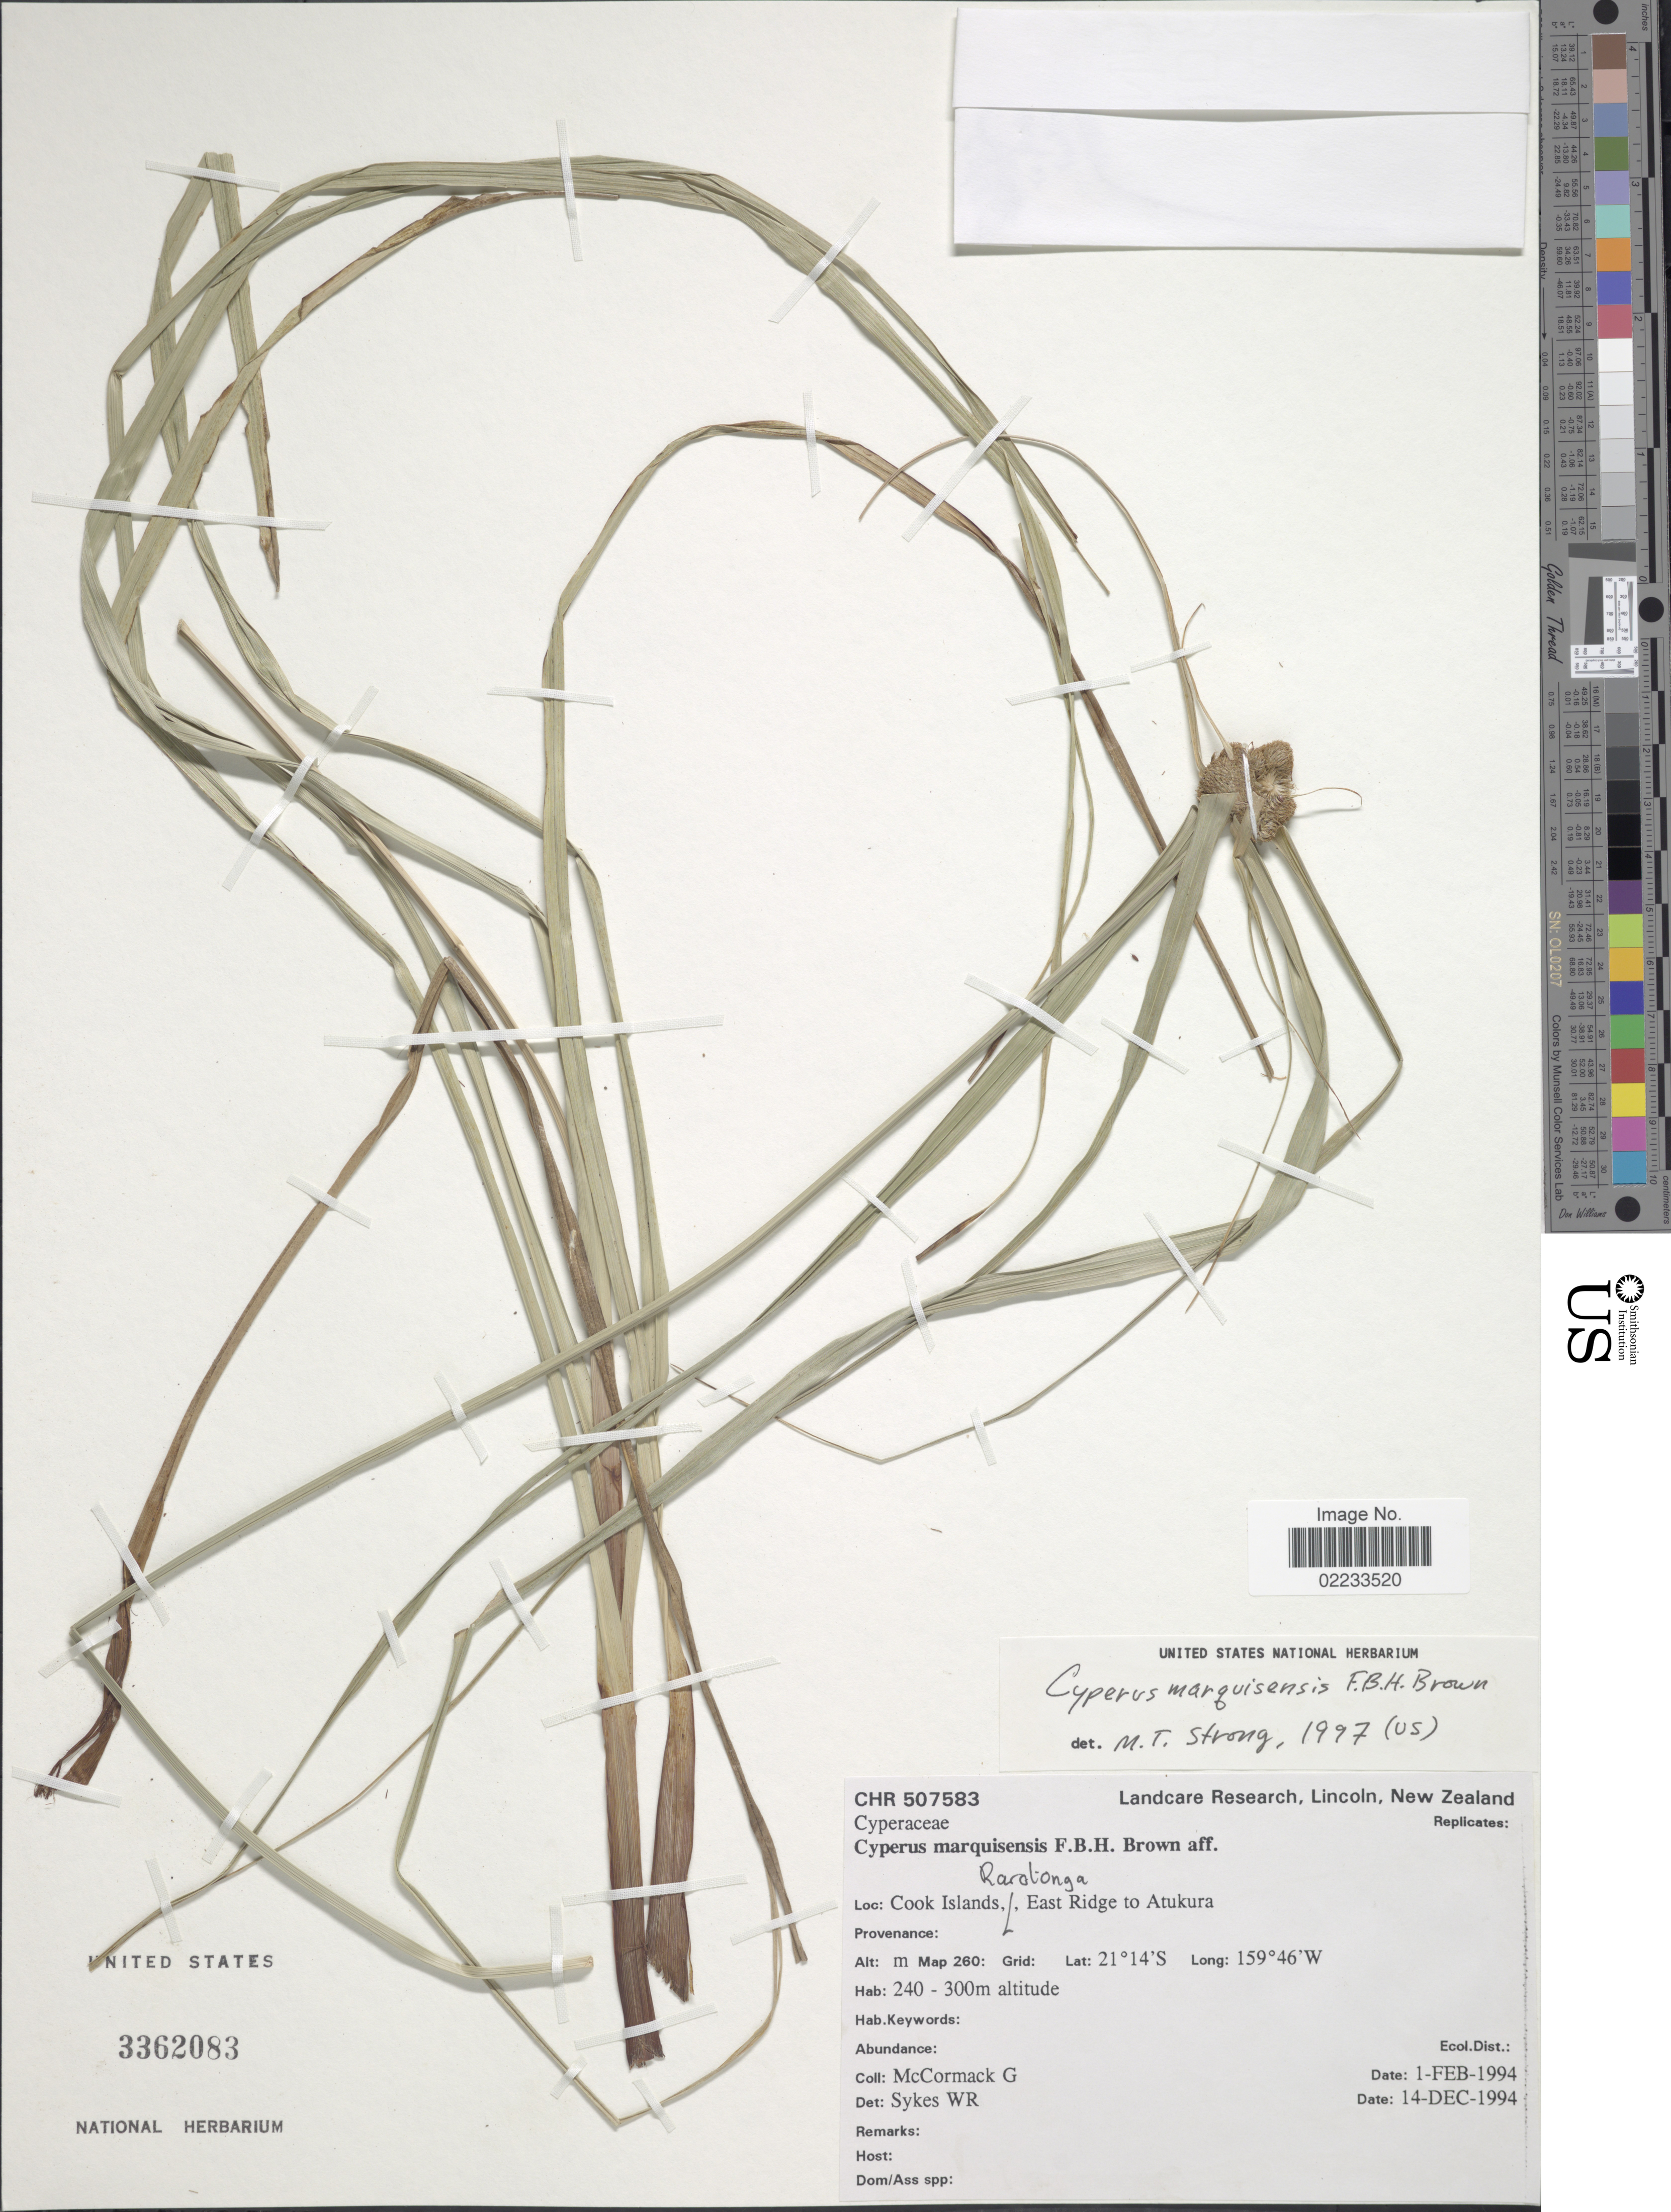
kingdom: Plantae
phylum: Tracheophyta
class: Liliopsida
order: Poales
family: Cyperaceae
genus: Cyperus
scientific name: Cyperus marquisensis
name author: F. Br.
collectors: G. McCormack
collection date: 1994-02-01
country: Cook Islands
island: Rarotonga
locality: Rarotonga, East Ridge to Atukura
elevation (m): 240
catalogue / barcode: US 3362083